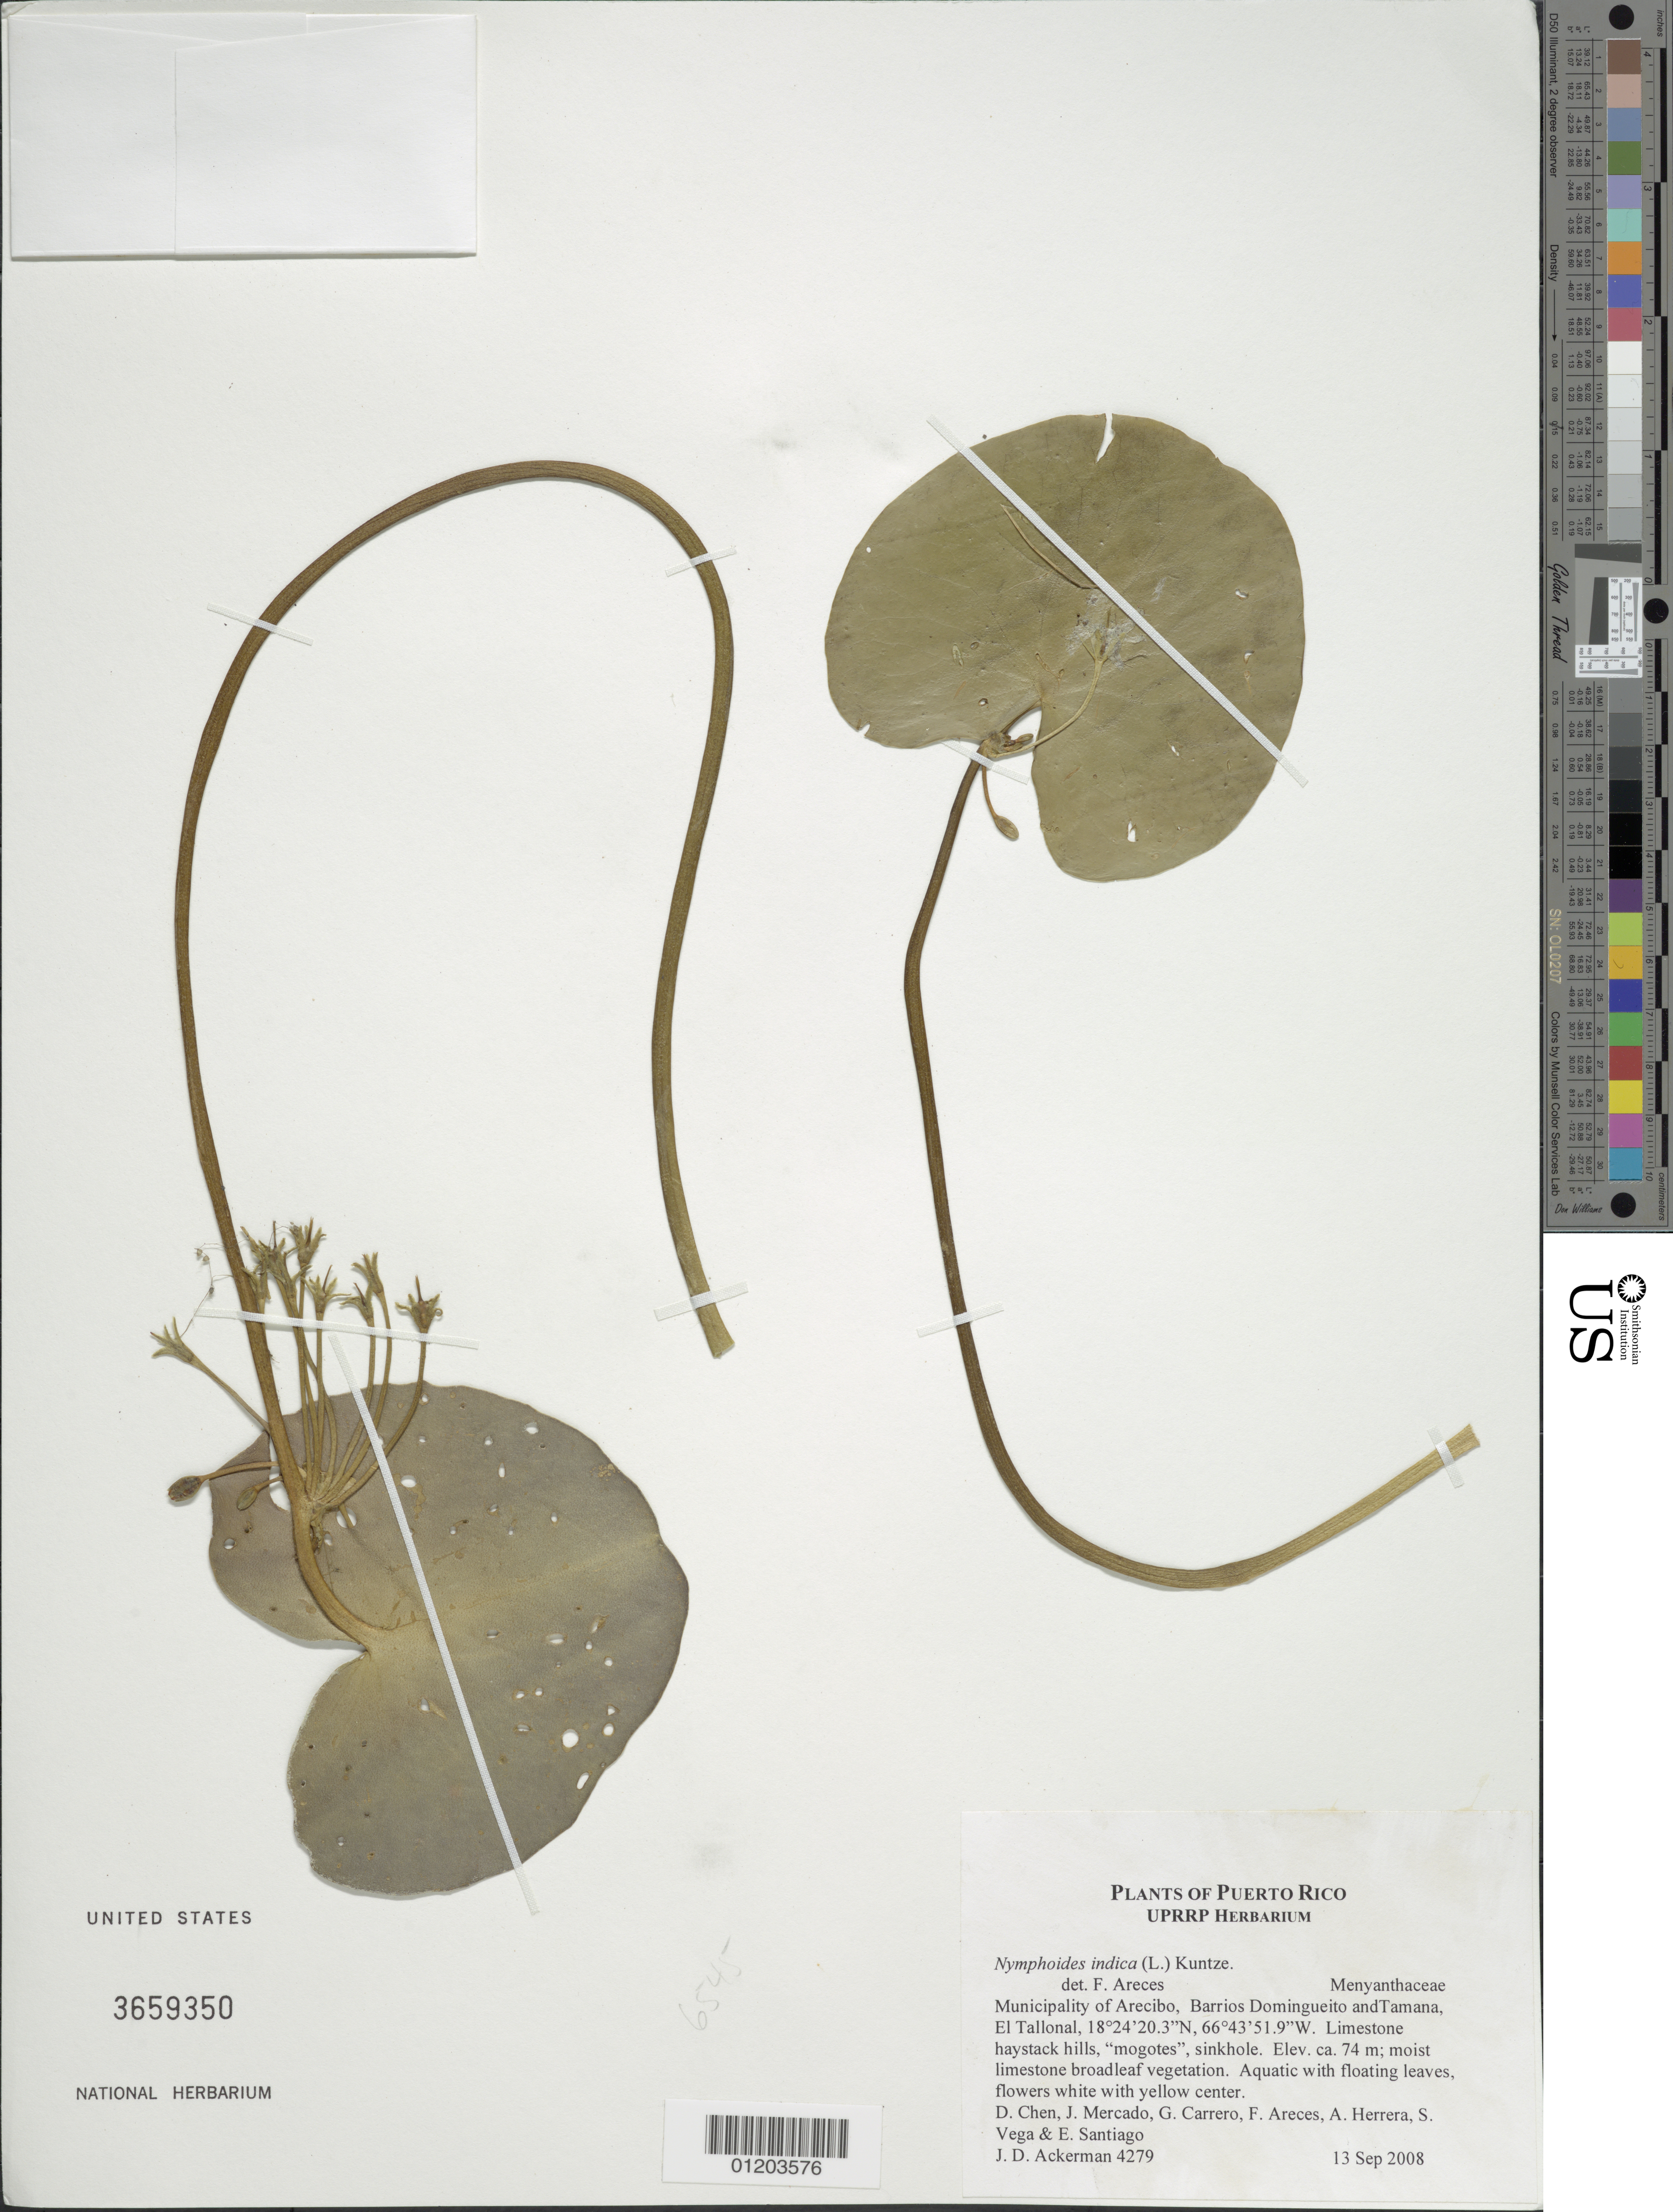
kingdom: Plantae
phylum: Tracheophyta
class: Magnoliopsida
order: Asterales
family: Menyanthaceae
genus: Nymphoides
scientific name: Nymphoides indica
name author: (L.) Kuntze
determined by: Areces Berazaín, F.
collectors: J. D. Ackerman, D. Chen, J. Mercado, G. Carrero, F. Areces Berazaín, A. Herrera, S. Vega & E. Santiago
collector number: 4279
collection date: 2008-09-13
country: Puerto Rico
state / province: Arecibo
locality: Barrios Domingueito and Tamana, El Tallonal.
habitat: Limestone haystack hills, "mogotes", sinkhole. Moist limestone broadleaf vegetation.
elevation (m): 74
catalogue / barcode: US 3659350